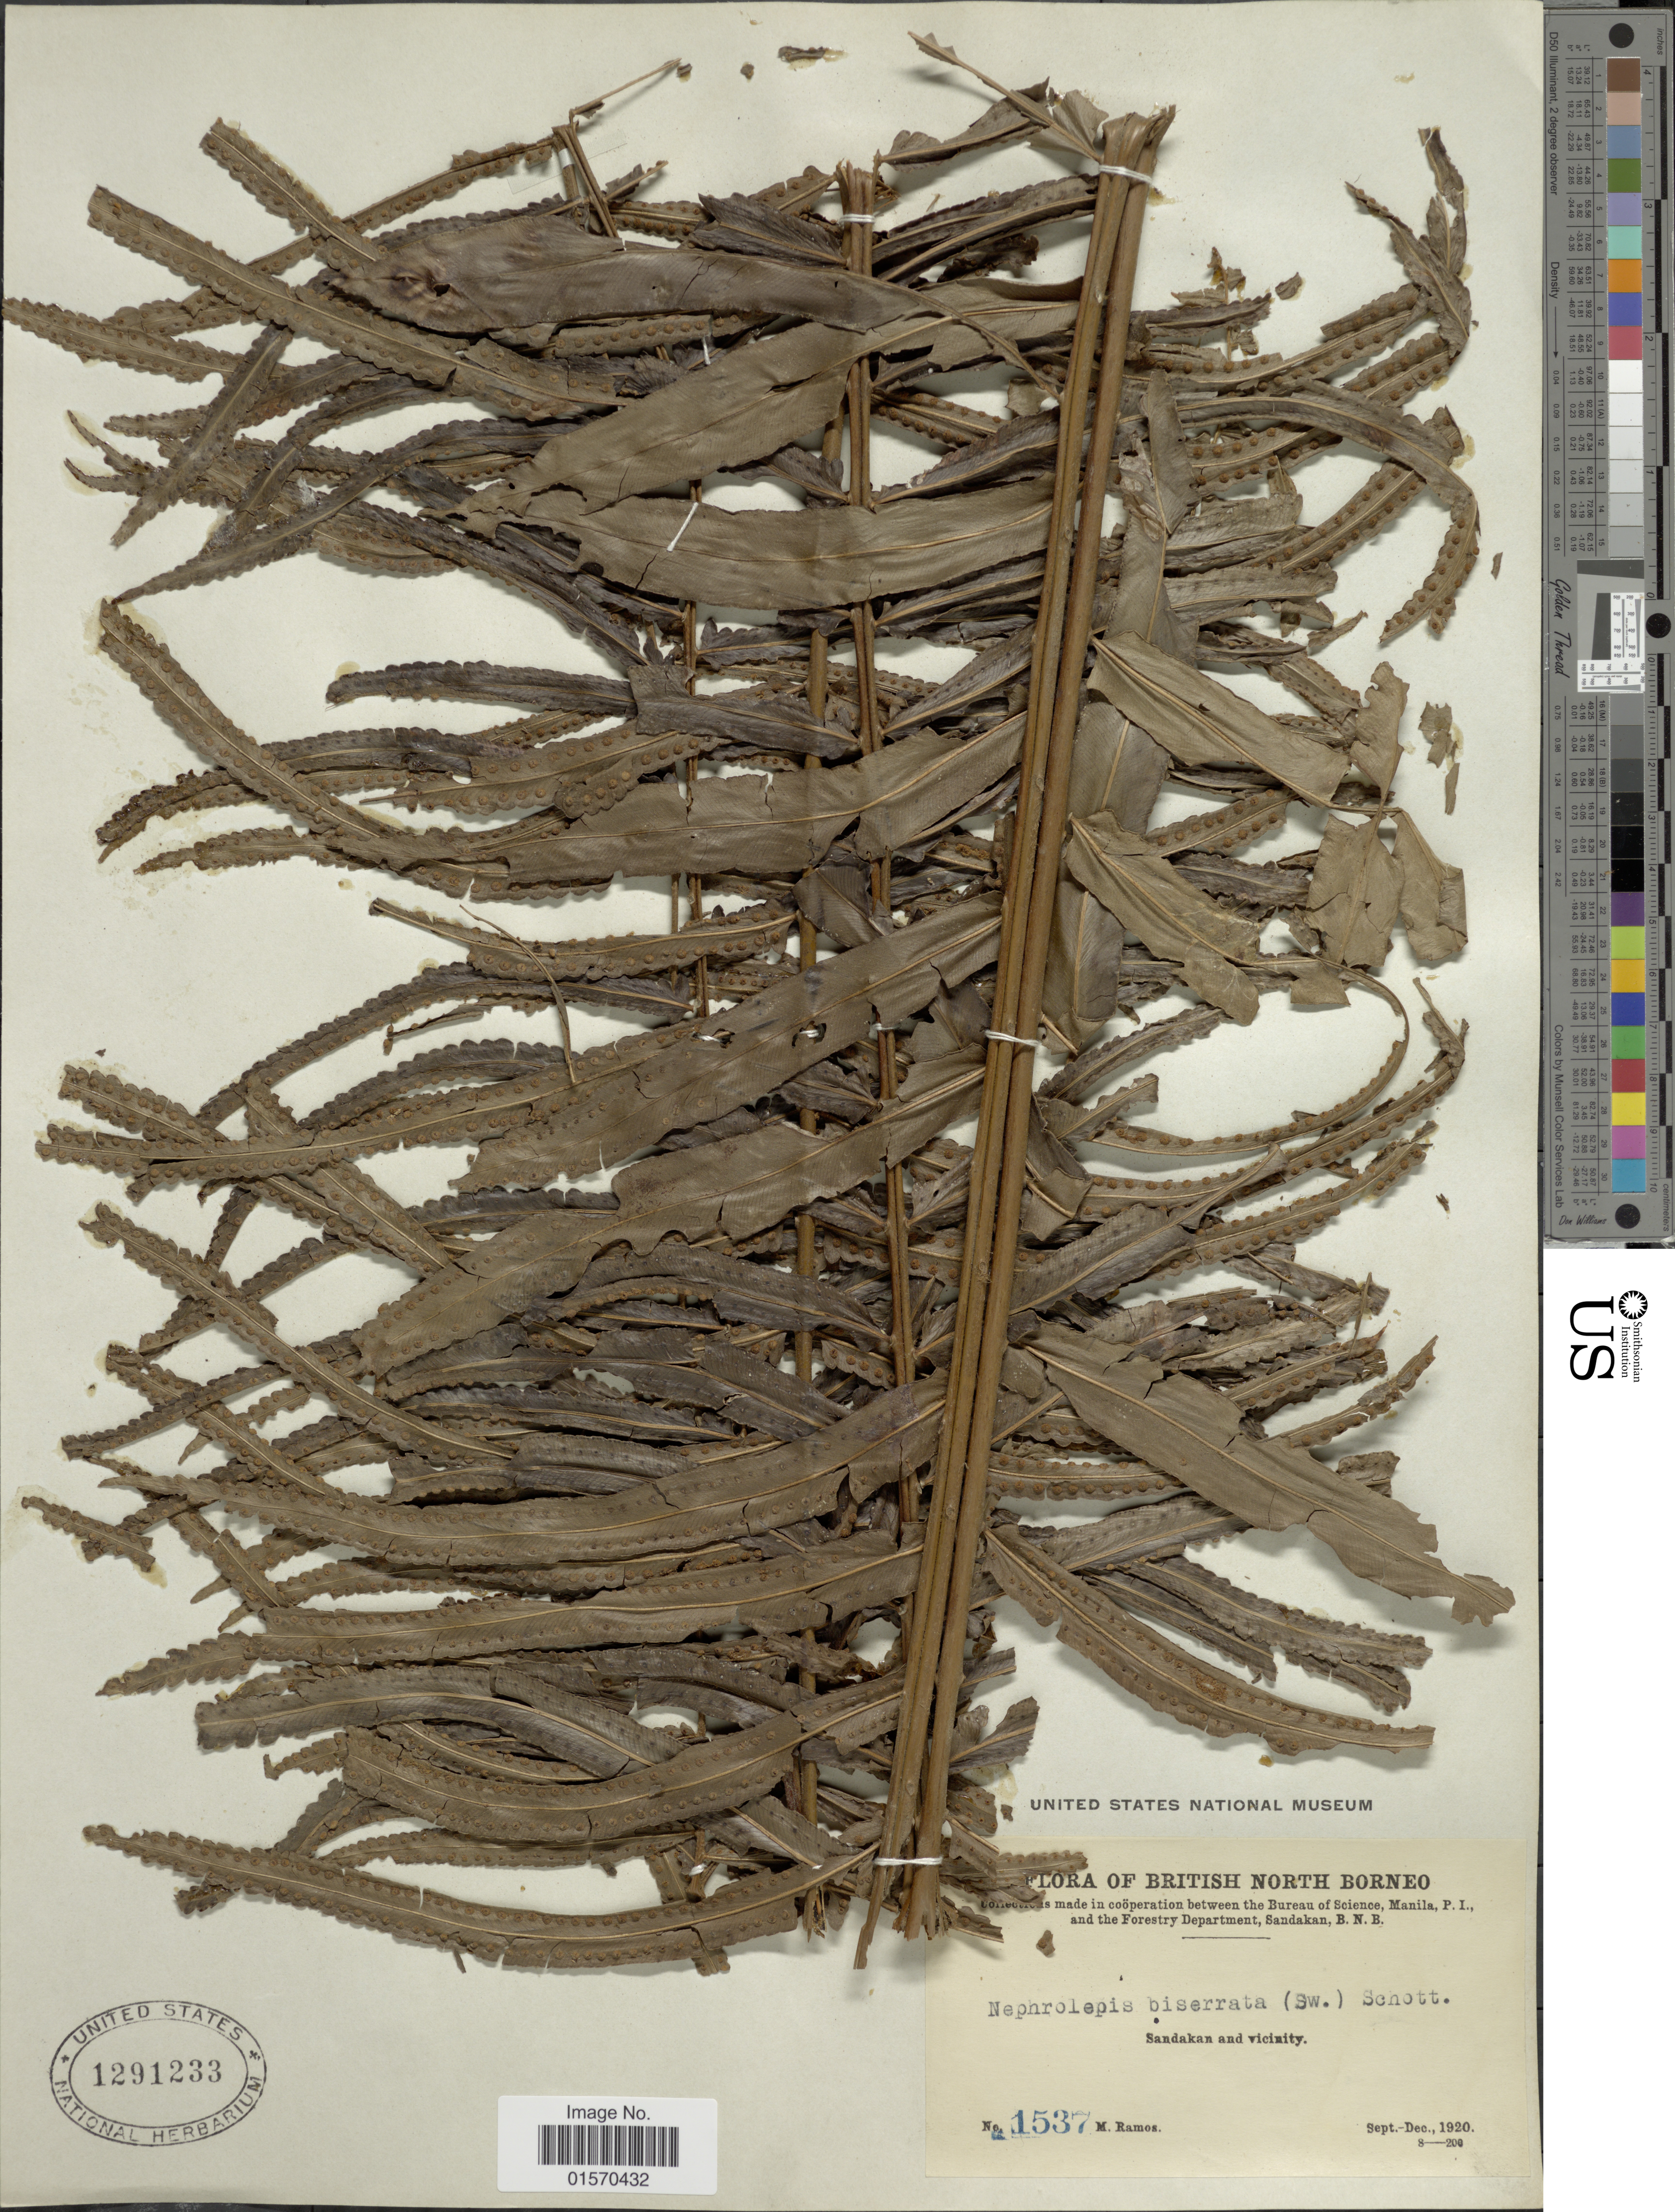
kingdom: Plantae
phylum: Tracheophyta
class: Polypodiopsida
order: Polypodiales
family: Nephrolepidaceae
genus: Nephrolepis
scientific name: Nephrolepis biserrata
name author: (Sw.) Schott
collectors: M. Ramos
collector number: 1537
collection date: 1920-09/1920-12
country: Malaysia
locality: British North Borneo. Sandakan and vicinity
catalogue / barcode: US 1291233